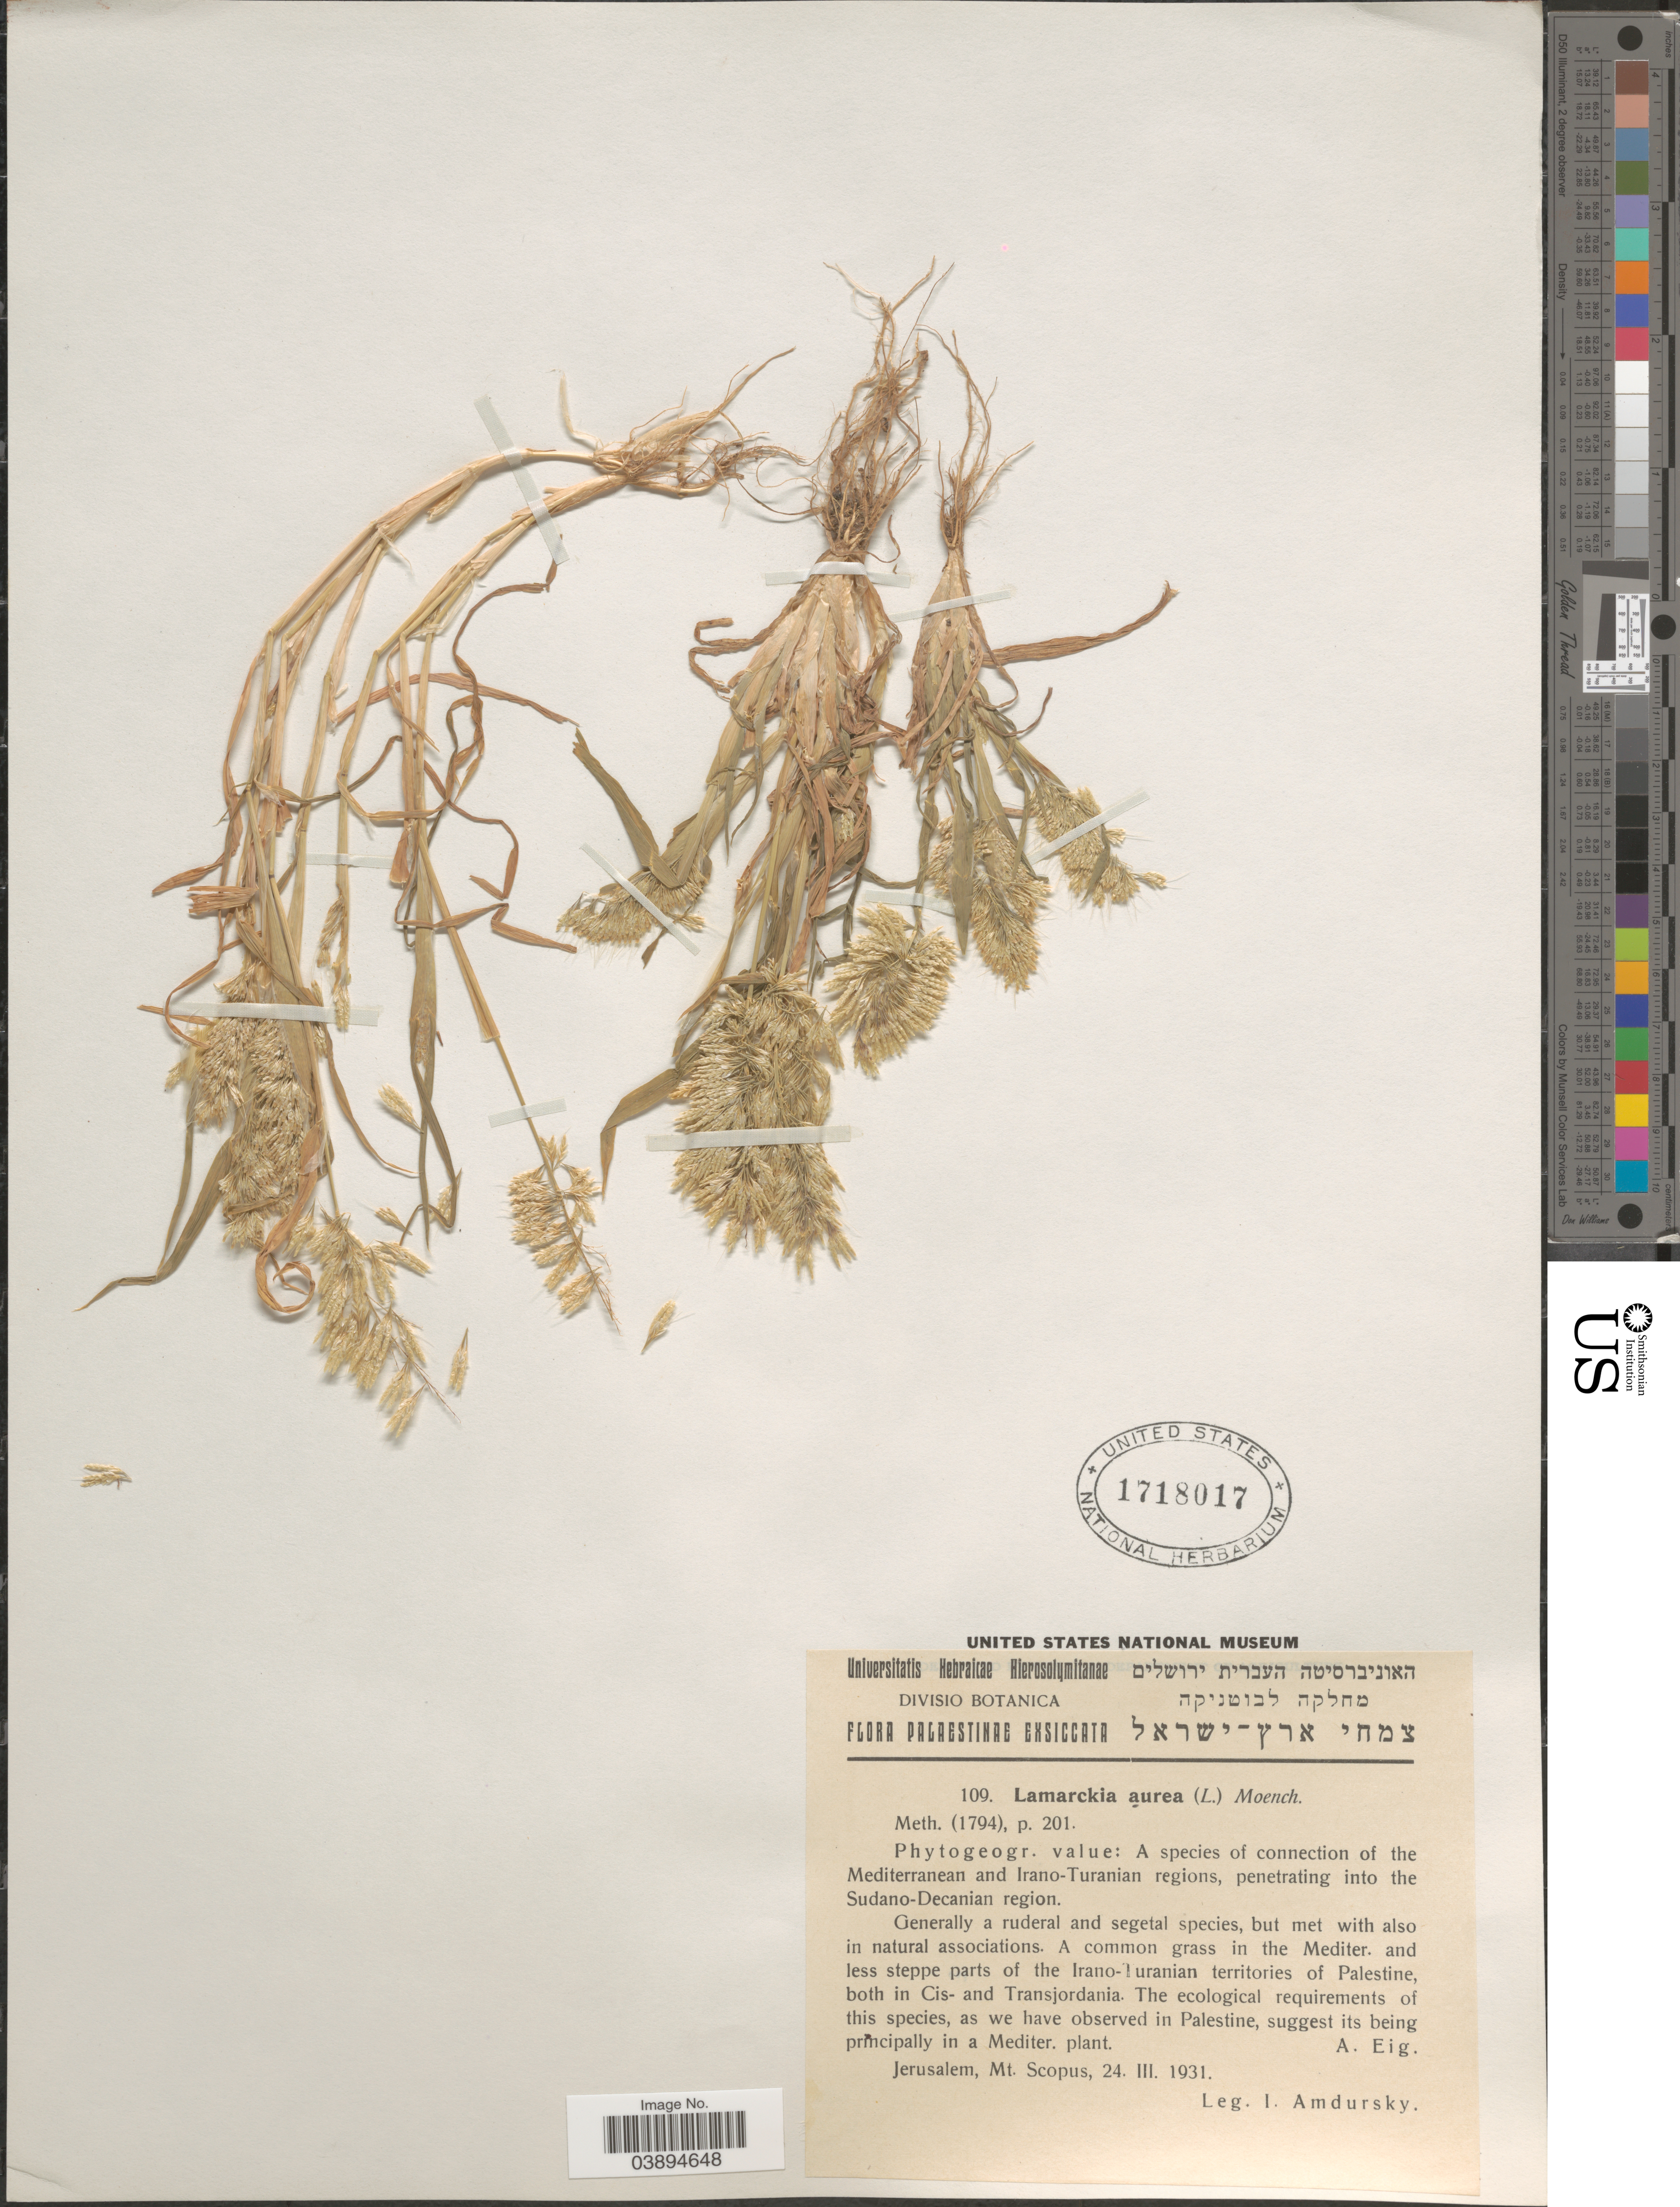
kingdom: Plantae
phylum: Tracheophyta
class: Liliopsida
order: Poales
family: Poaceae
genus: Lamarckia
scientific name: Lamarckia aurea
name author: (L.) Moench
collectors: I. Amdursky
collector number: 109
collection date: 1931-03-24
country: Israel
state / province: Jerusalem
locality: Mt. Scopus.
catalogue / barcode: US 1718017